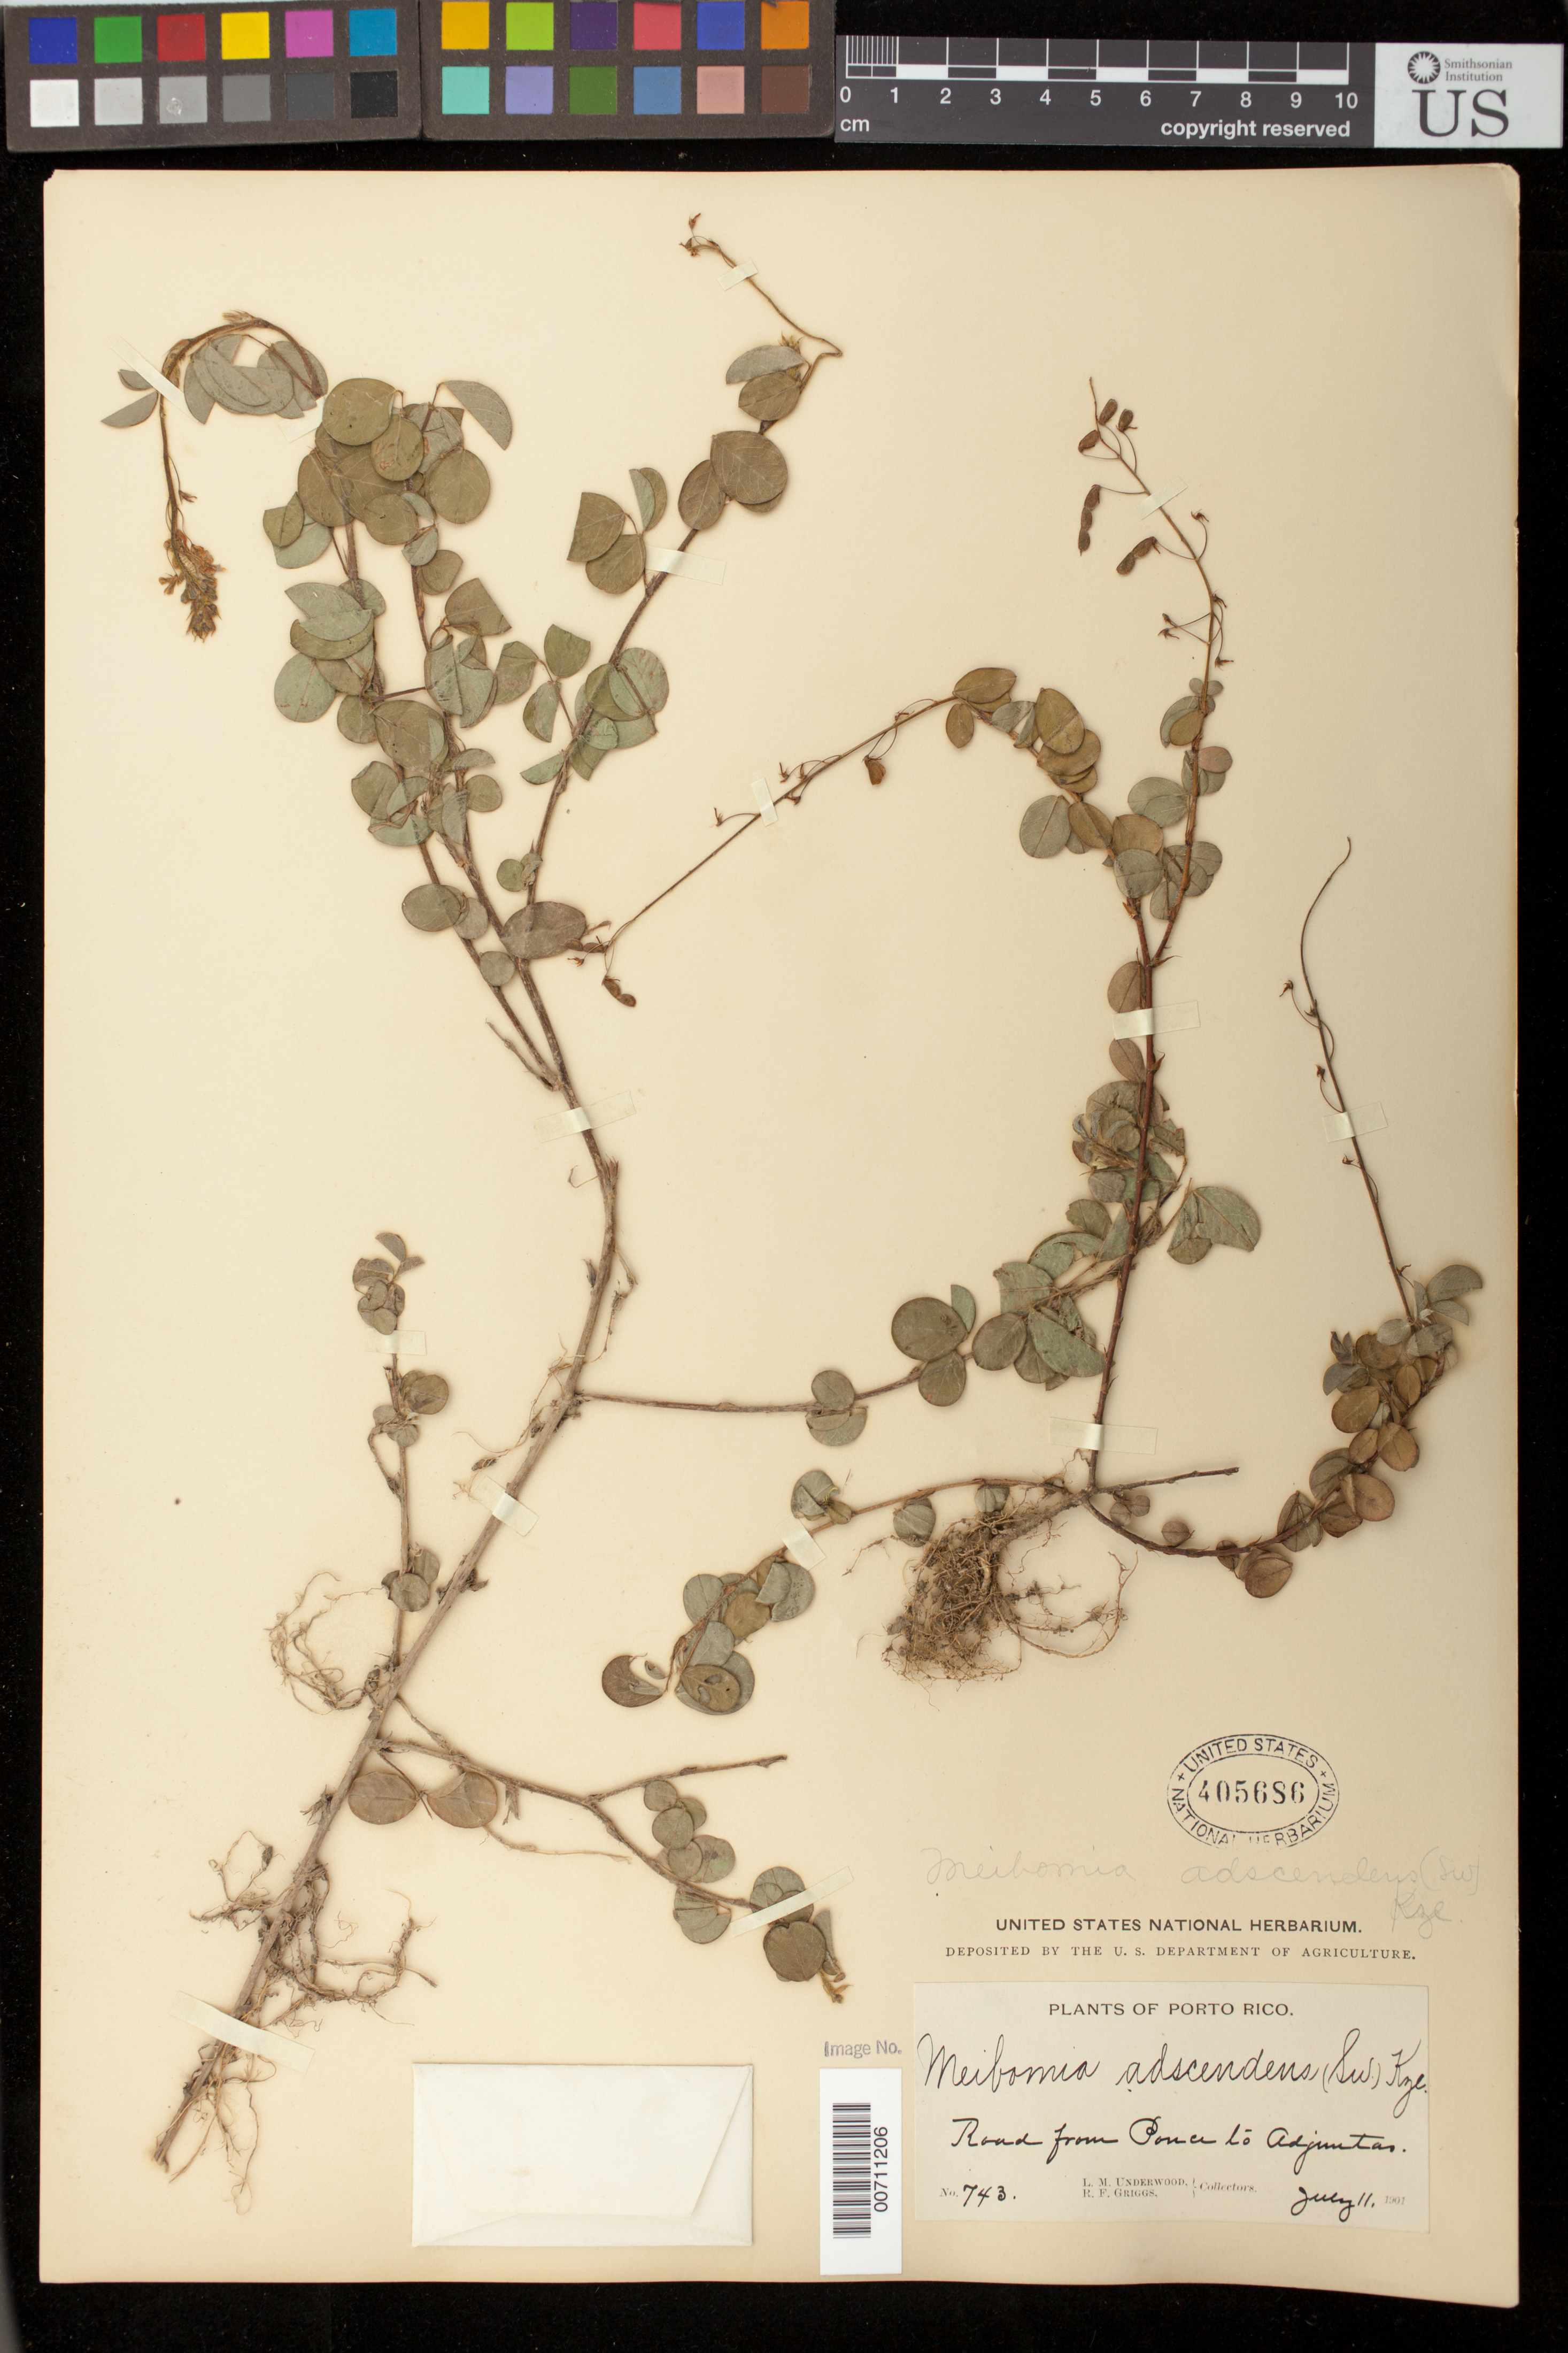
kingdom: Plantae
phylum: Tracheophyta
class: Magnoliopsida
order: Fabales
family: Fabaceae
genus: Grona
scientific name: Grona adscendens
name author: (Sw.) H. Ohashi & K. Ohashi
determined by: Strong, Mark T., (BOT), Smithsonian Institution - National Museum of Natural History (UNITED STATES)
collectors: L. M. Underwood & R. F. Griggs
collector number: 743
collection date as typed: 11 Jul 1901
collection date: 1901-07-11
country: Puerto Rico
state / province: Ponce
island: Greater Antilles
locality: Ponce to Adjuntas, Rd from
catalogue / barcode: US 405686